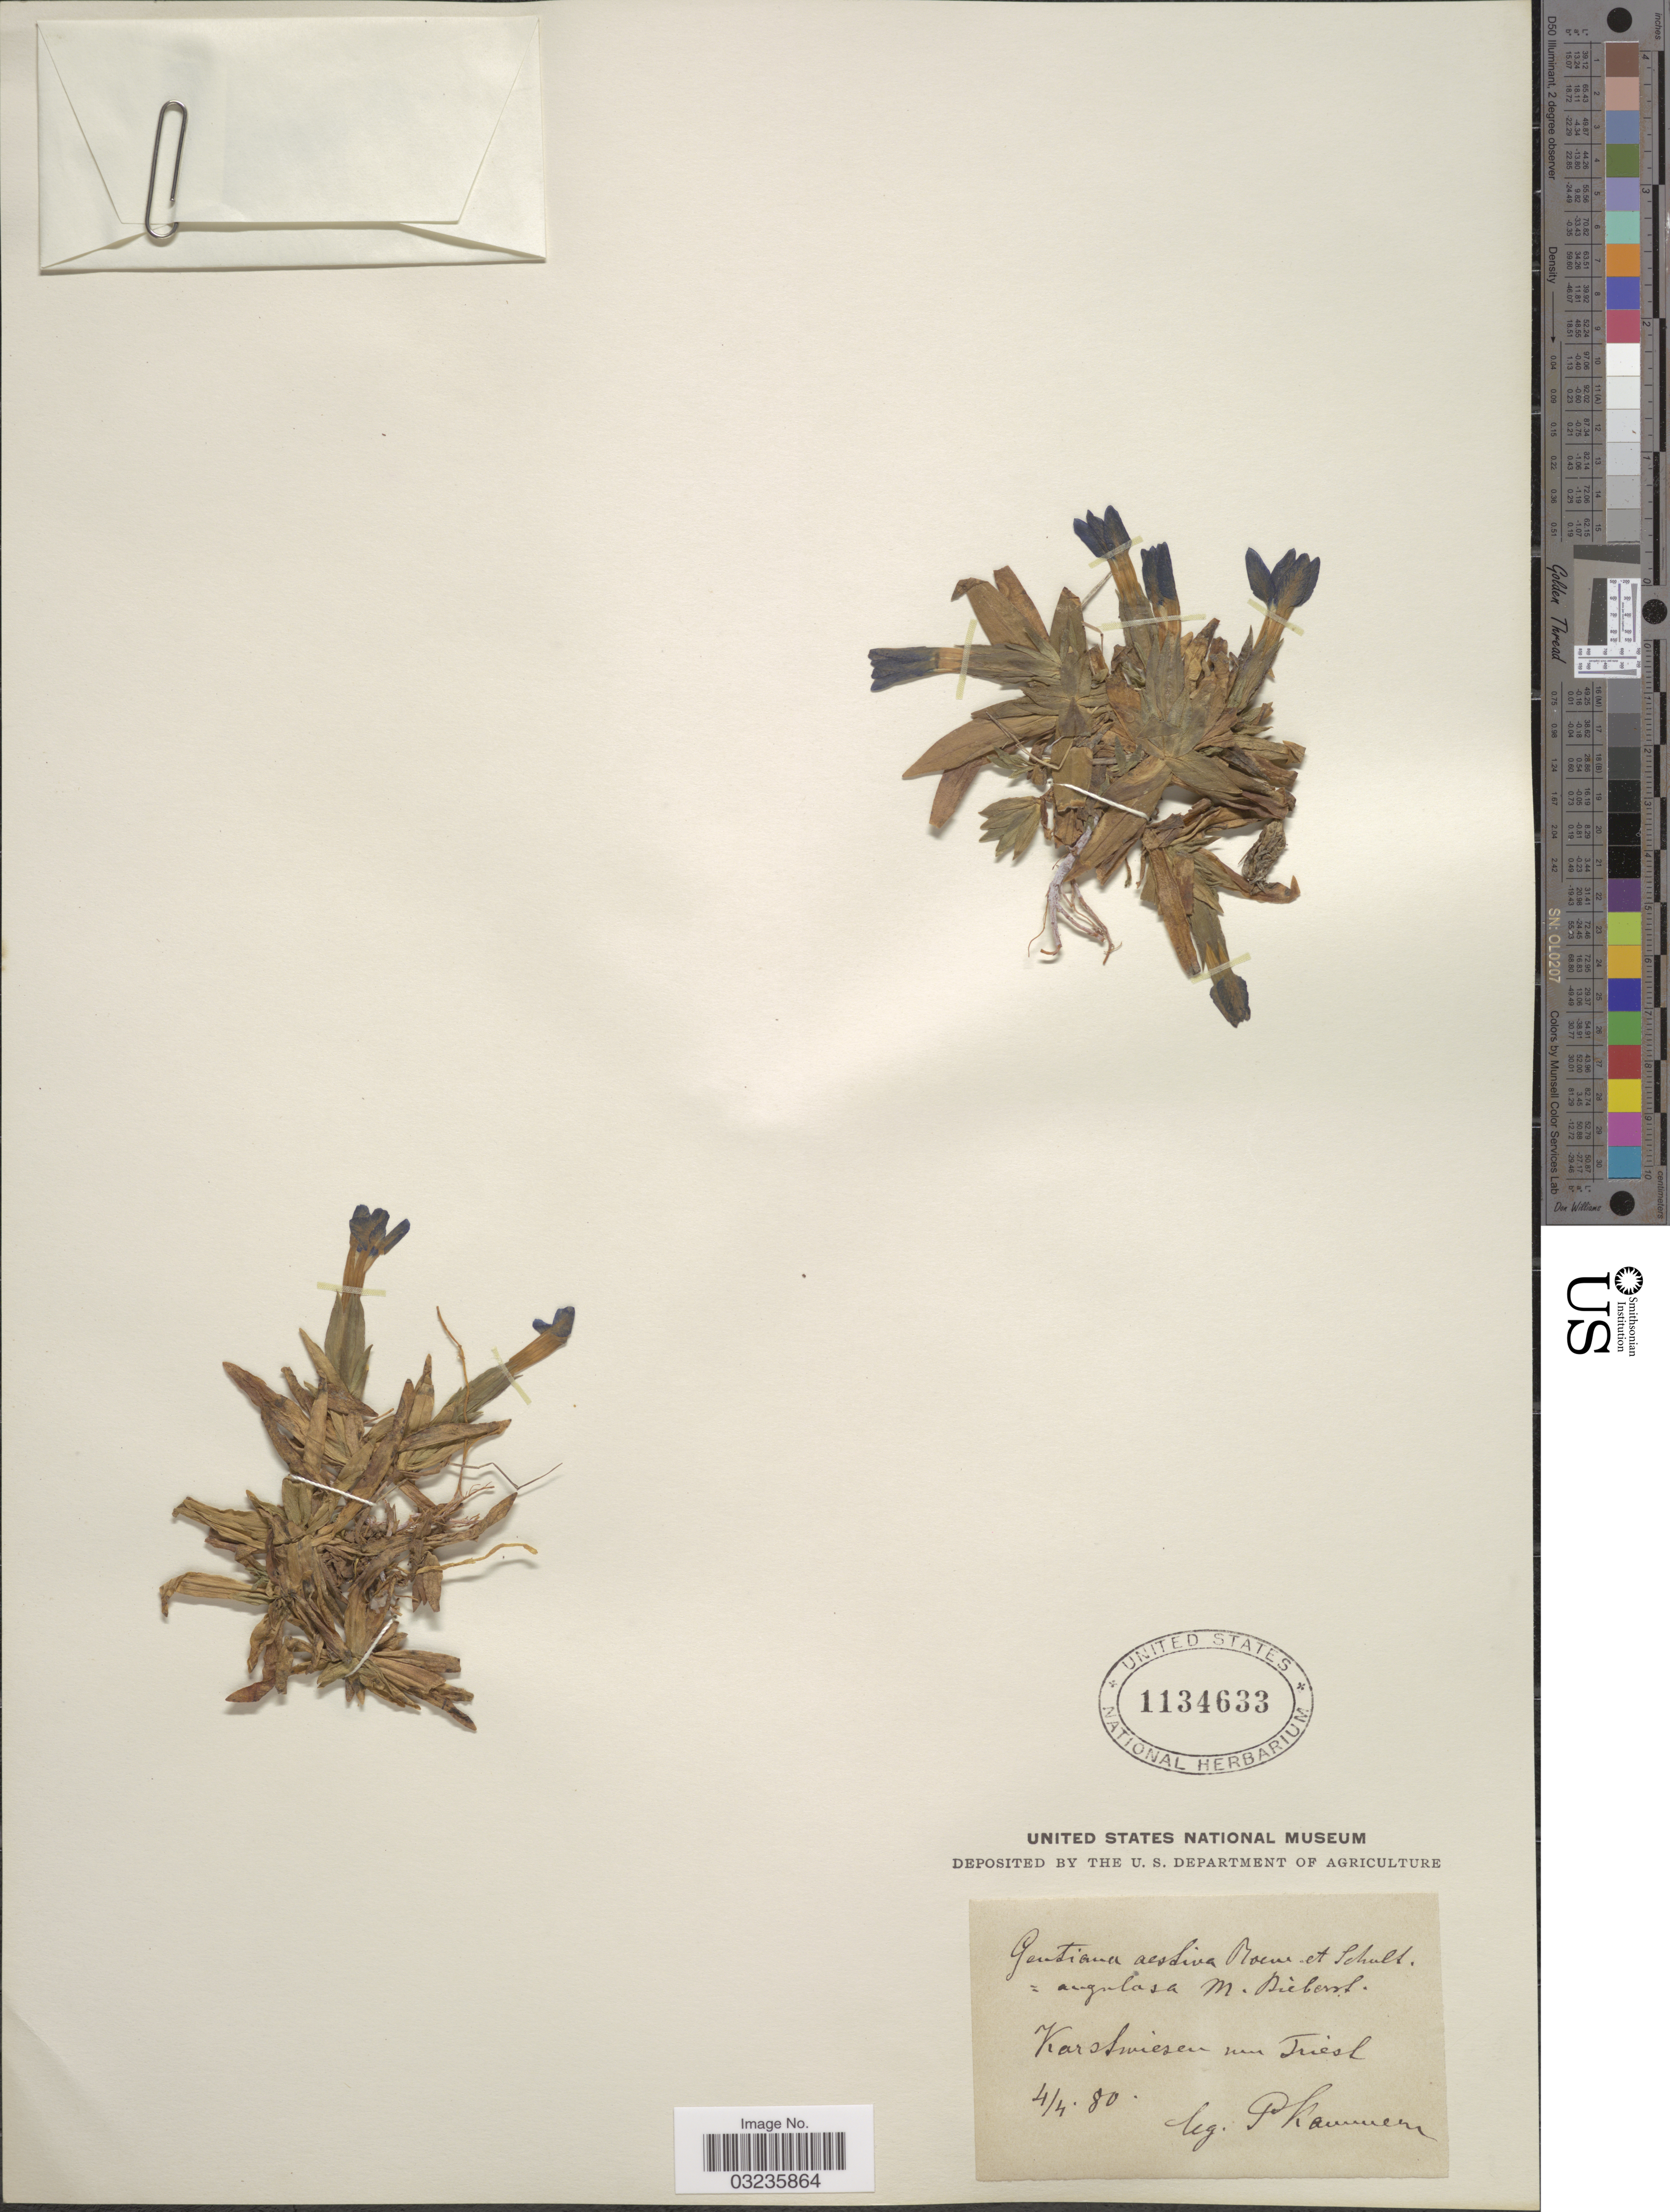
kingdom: Plantae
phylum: Tracheophyta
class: Magnoliopsida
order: Gentianales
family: Gentianaceae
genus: Gentiana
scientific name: Gentiana aestiva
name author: Schult.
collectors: P. Kammerer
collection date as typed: Transcribed d/m/y: 4/4/80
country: Italy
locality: Karshwiesen au Triest. [interpreted]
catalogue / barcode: US 1134633